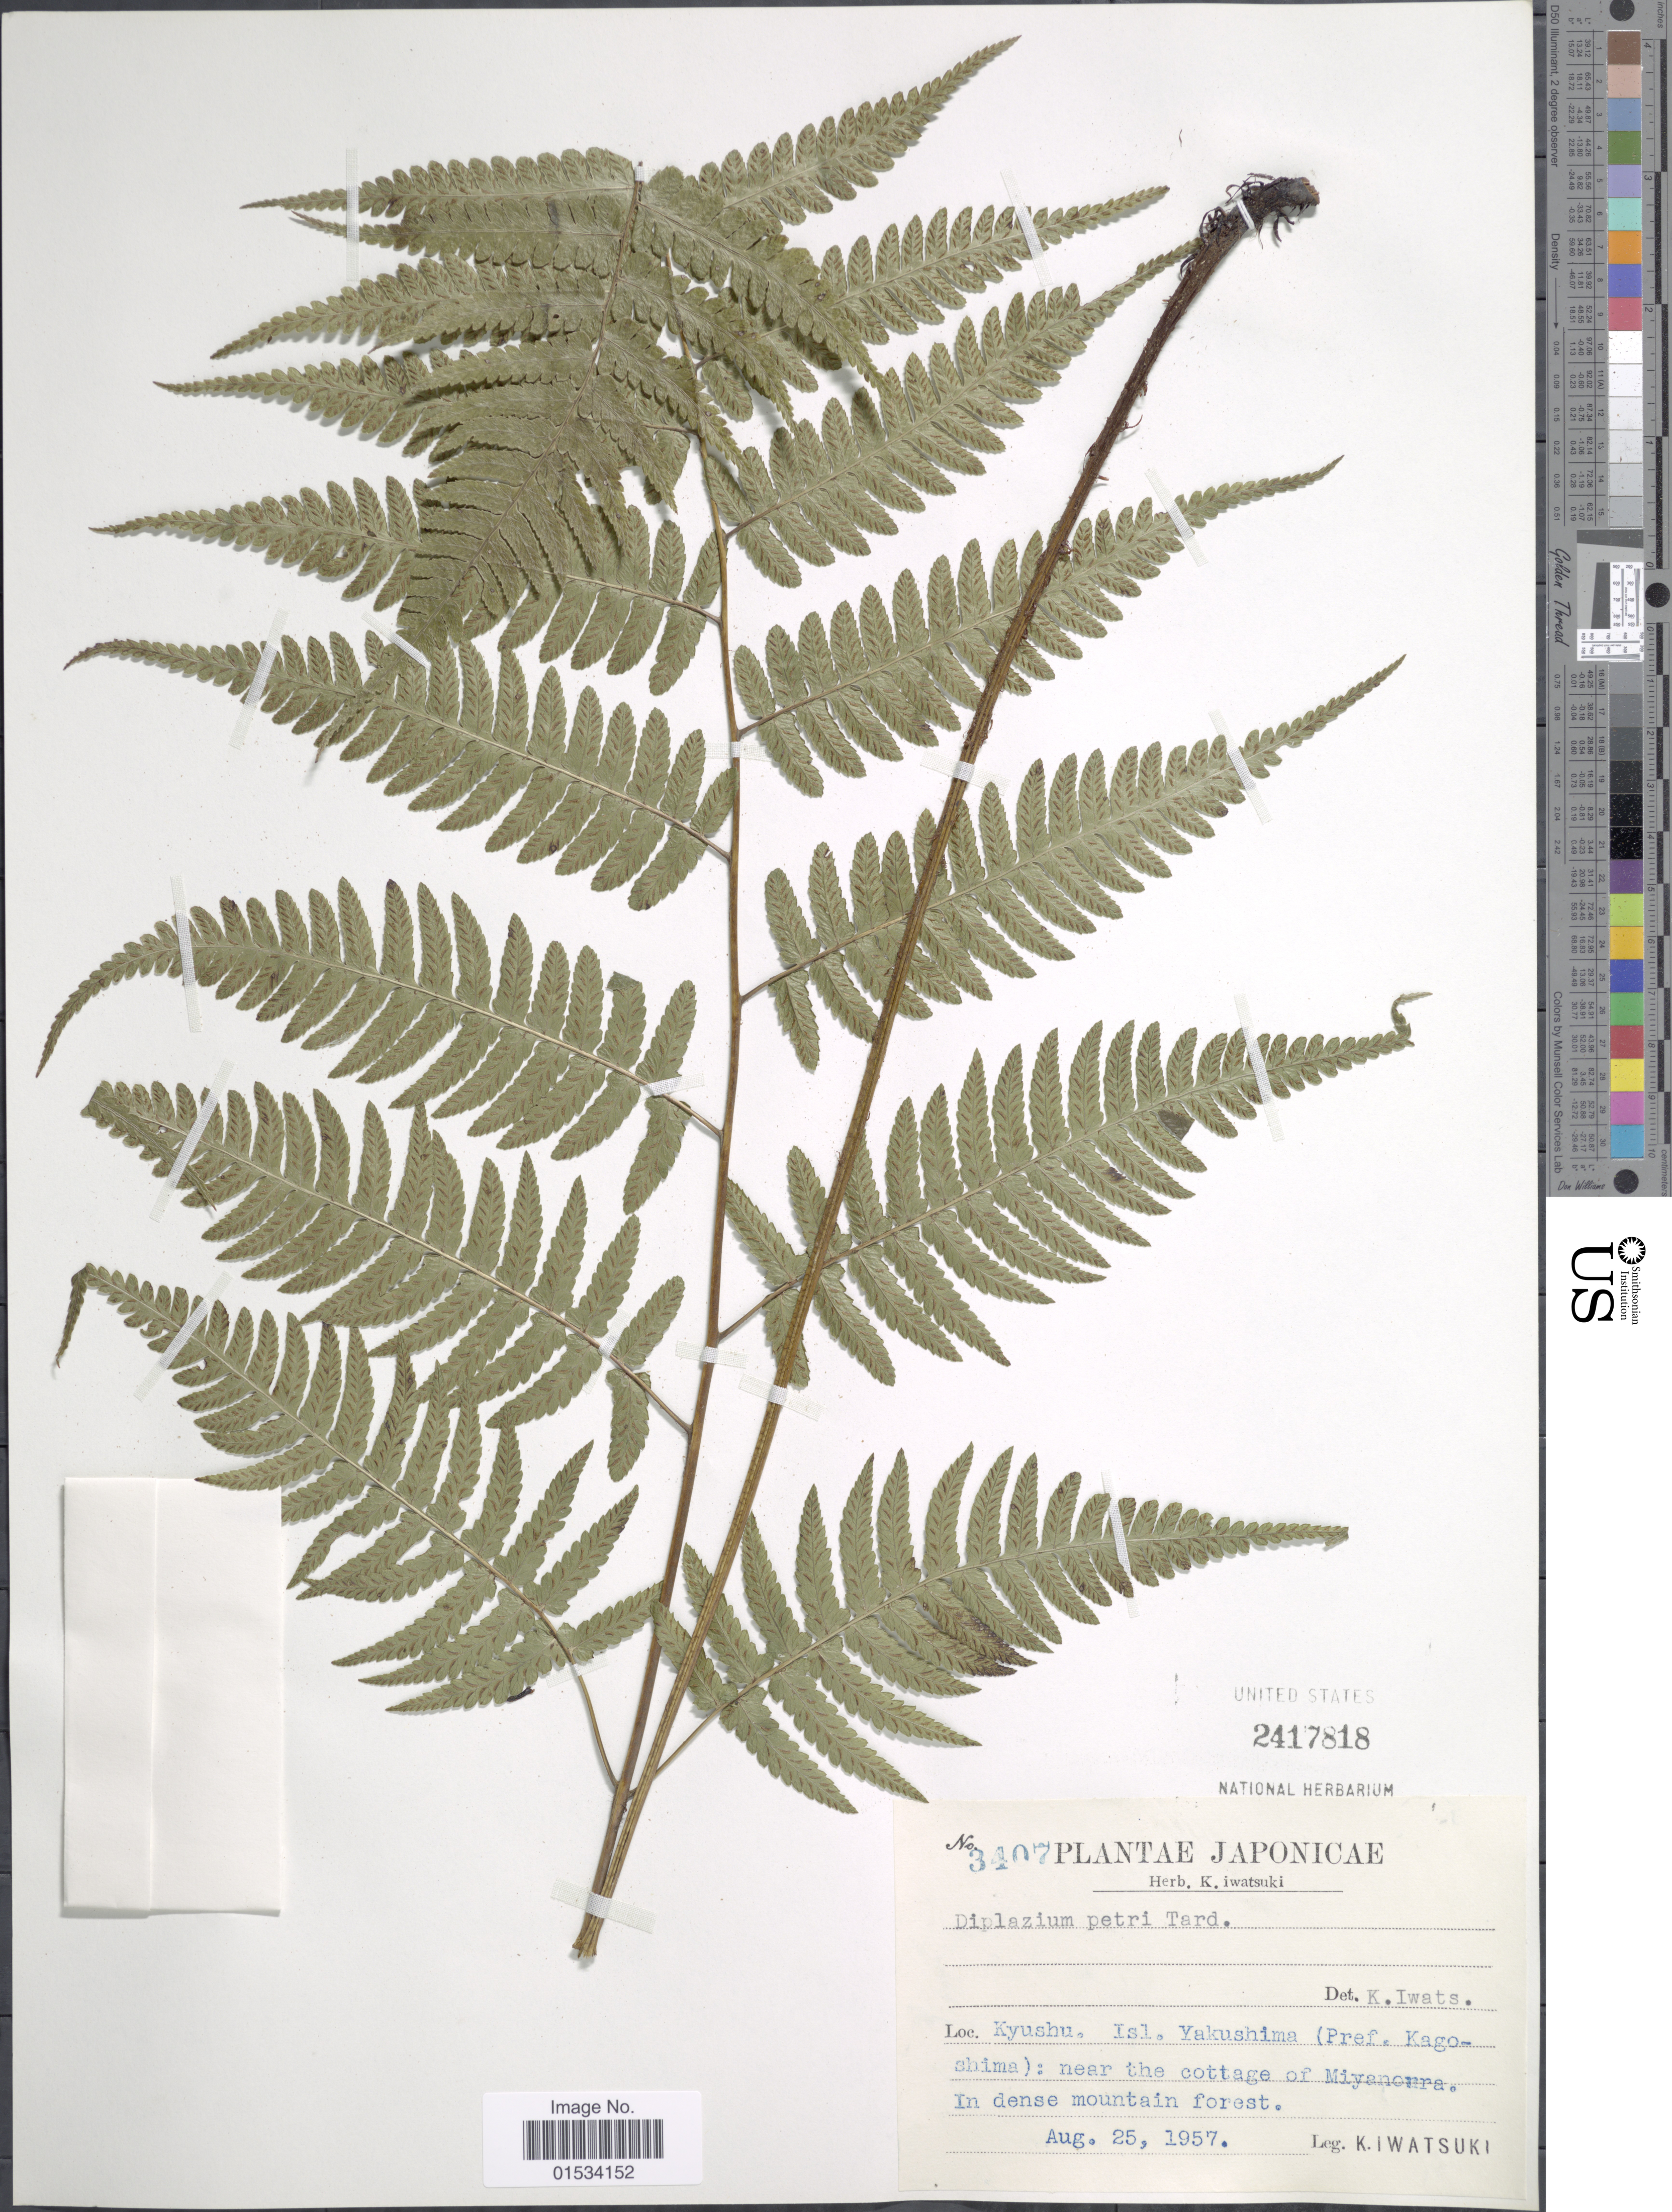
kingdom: Plantae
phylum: Tracheophyta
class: Polypodiopsida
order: Polypodiales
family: Athyriaceae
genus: Diplazium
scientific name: Diplazium petri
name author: Tardieu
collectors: K. Iwatsuki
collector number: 3407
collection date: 1957-08-25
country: Japan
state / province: Kagosima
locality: Kyushu. Isl. Yakushima: near the cottage of Miyanonra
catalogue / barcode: US 2417818